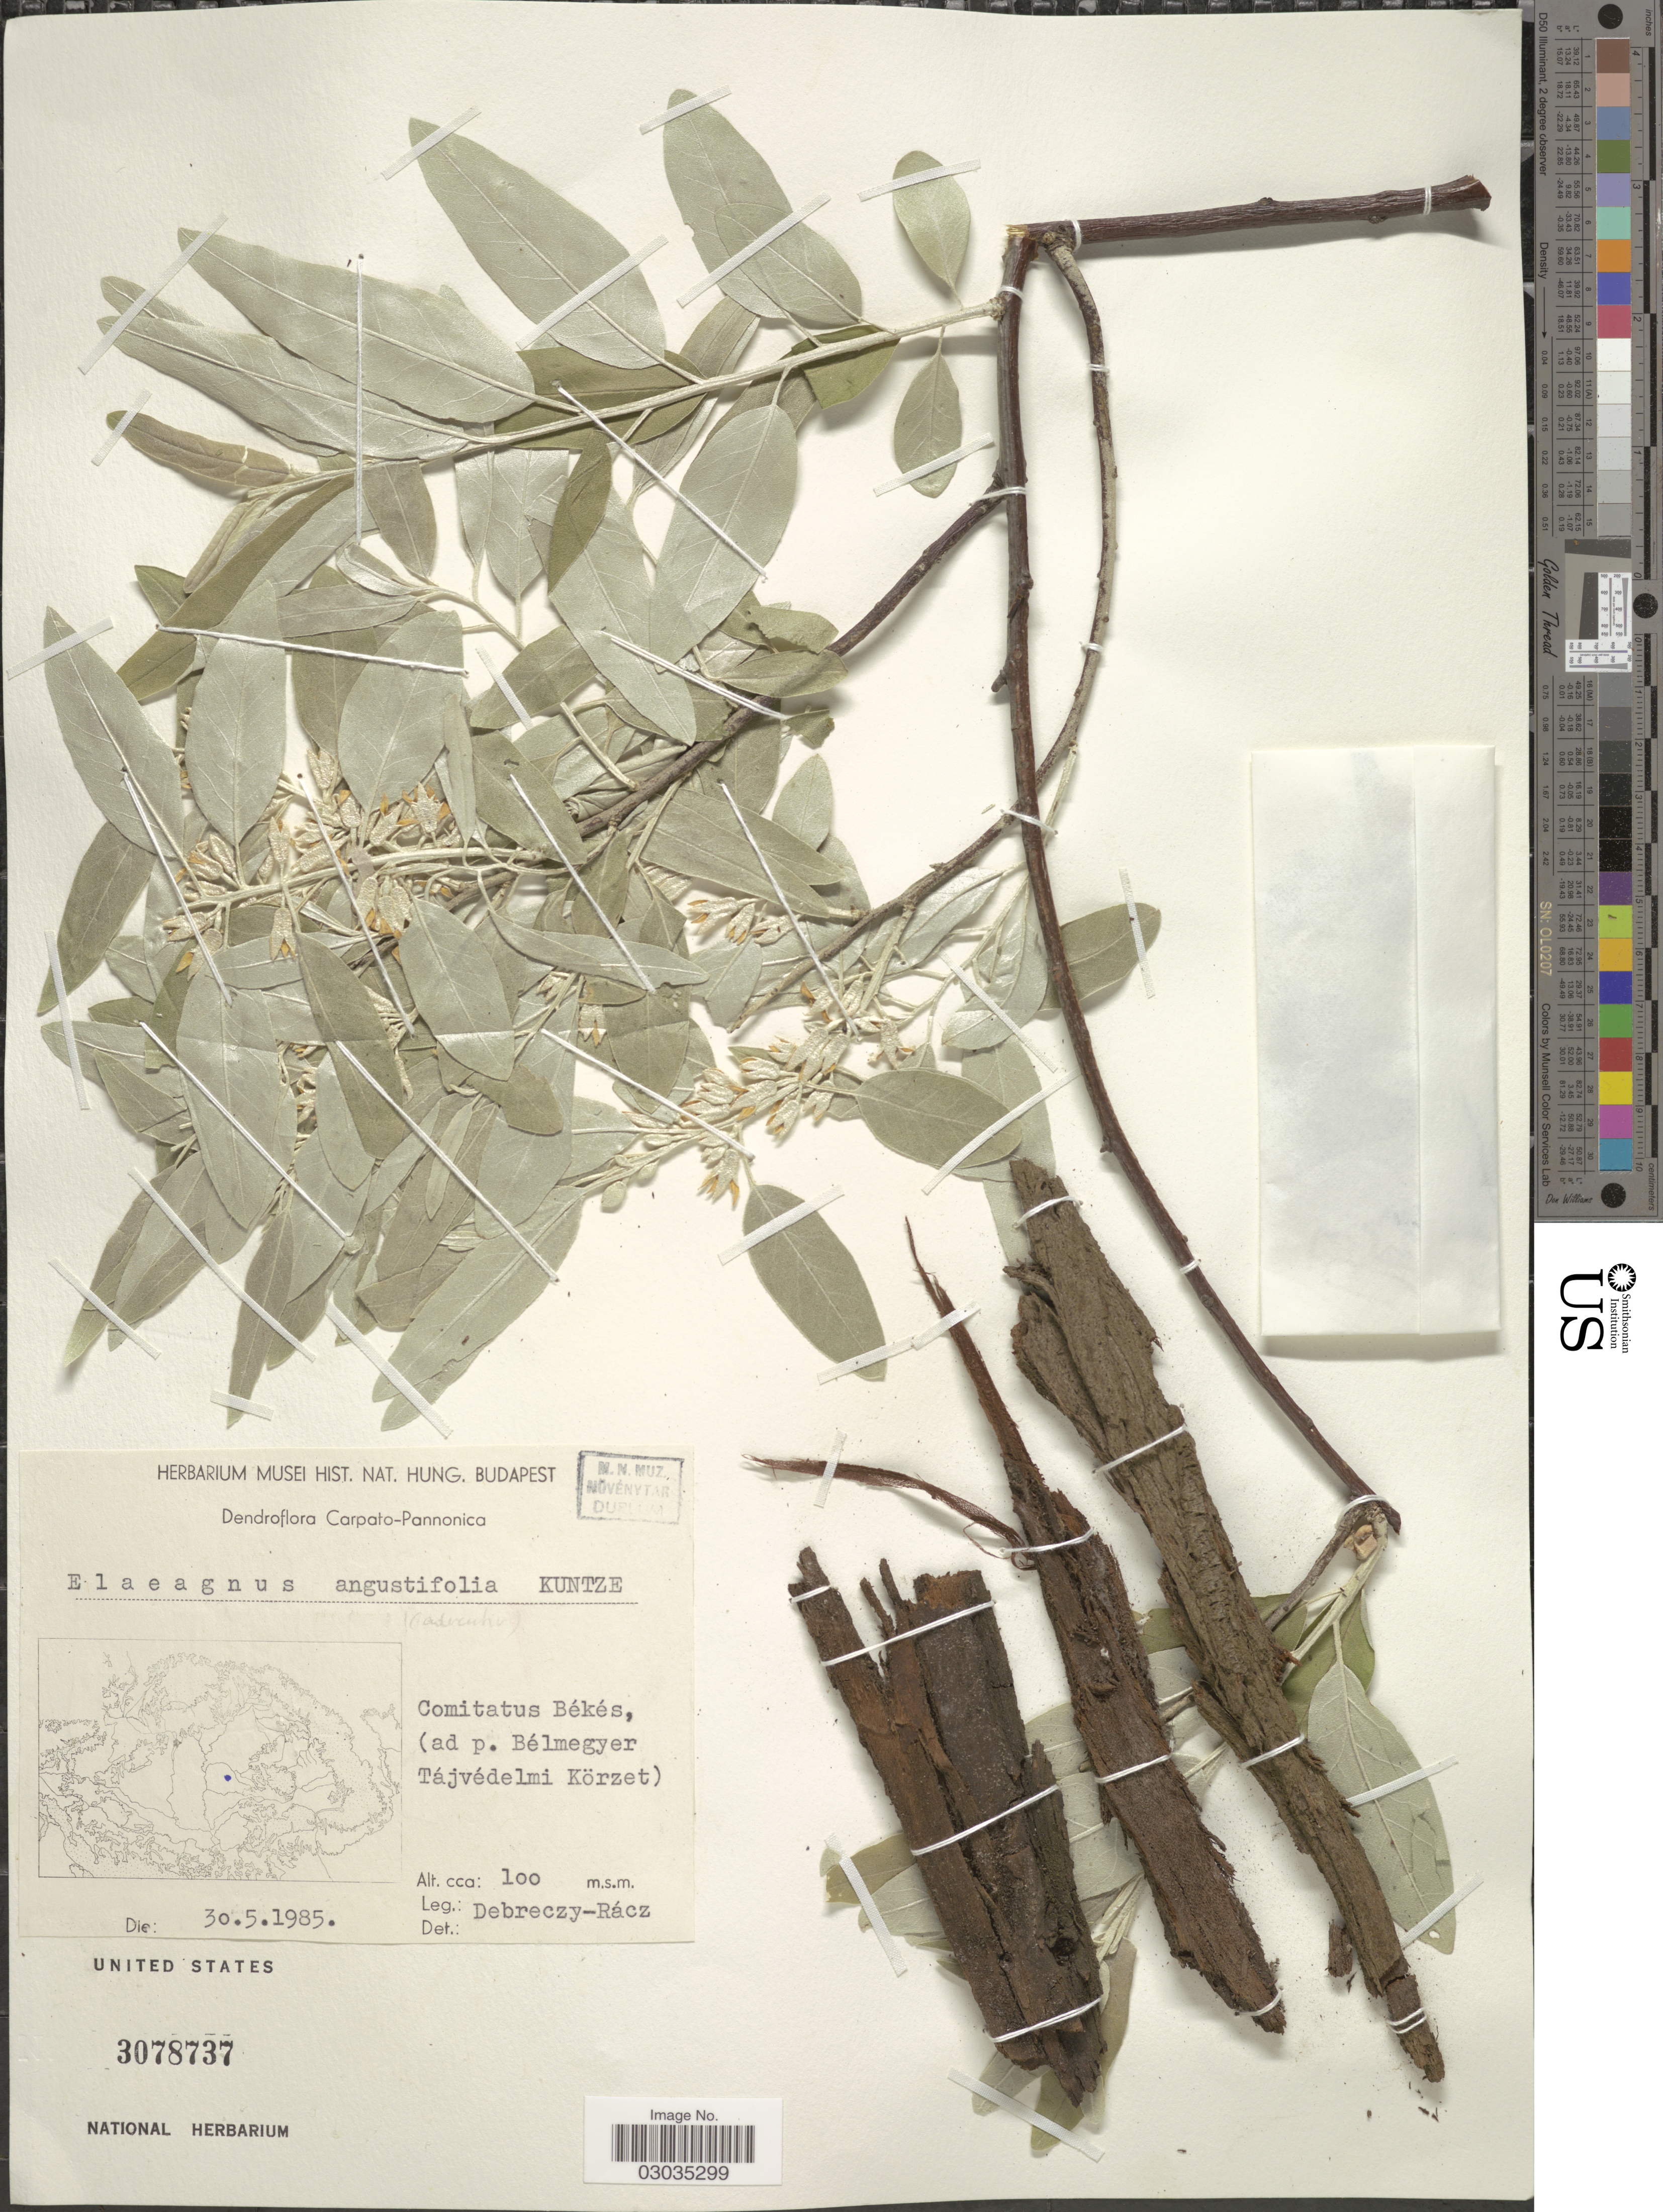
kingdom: Plantae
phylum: Tracheophyta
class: Magnoliopsida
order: Rosales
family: Elaeagnaceae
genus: Elaeagnus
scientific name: Elaeagnus angustifolia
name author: L.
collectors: Rácz-Debreczy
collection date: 1985-05-30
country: Hungary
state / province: Budapest, Capital District of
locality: Comitatus Békés, (ad p. Bélmegyer Tájvédelmi Körzet)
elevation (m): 100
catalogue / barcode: US 3078737